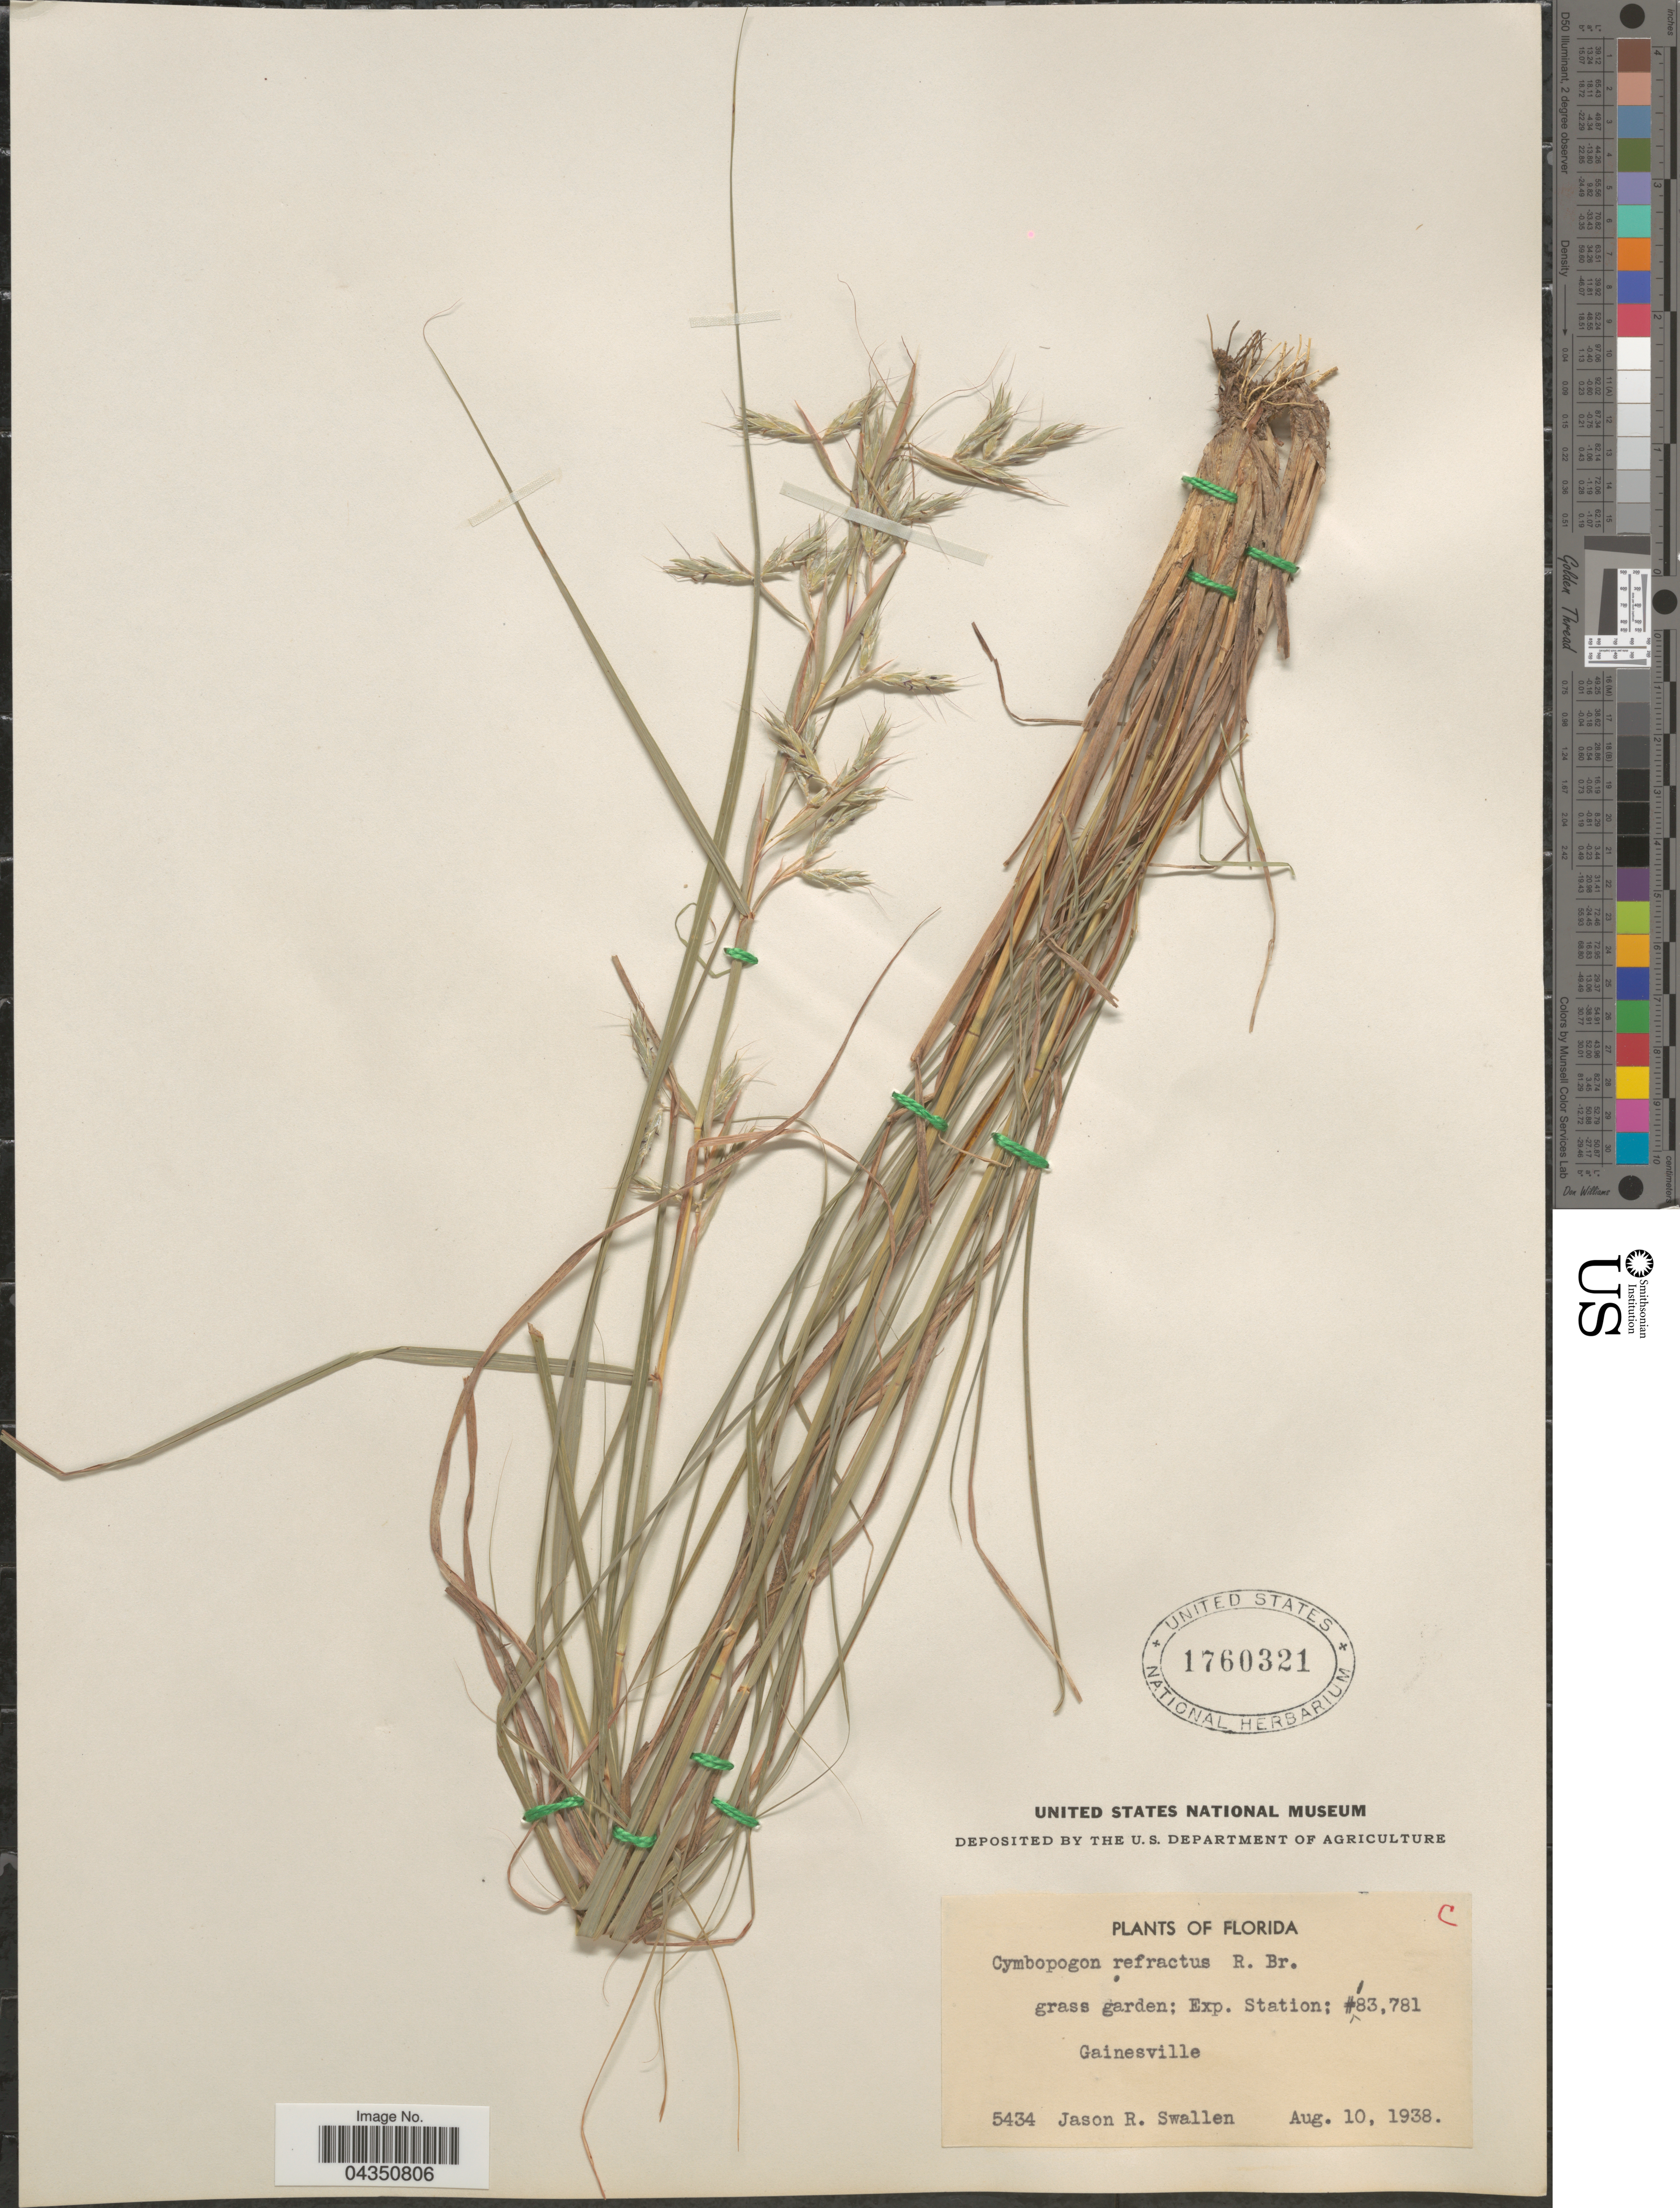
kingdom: Plantae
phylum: Tracheophyta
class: Liliopsida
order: Poales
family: Poaceae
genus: Cymbopogon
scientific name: Cymbopogon refractus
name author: (R. Br.) A. Camus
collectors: J. R. Swallen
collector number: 5434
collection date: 1938-08-10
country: United States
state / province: Florida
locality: Grass garden: Exp. Station; 183, 781. Gainesville.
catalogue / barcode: US 1760321